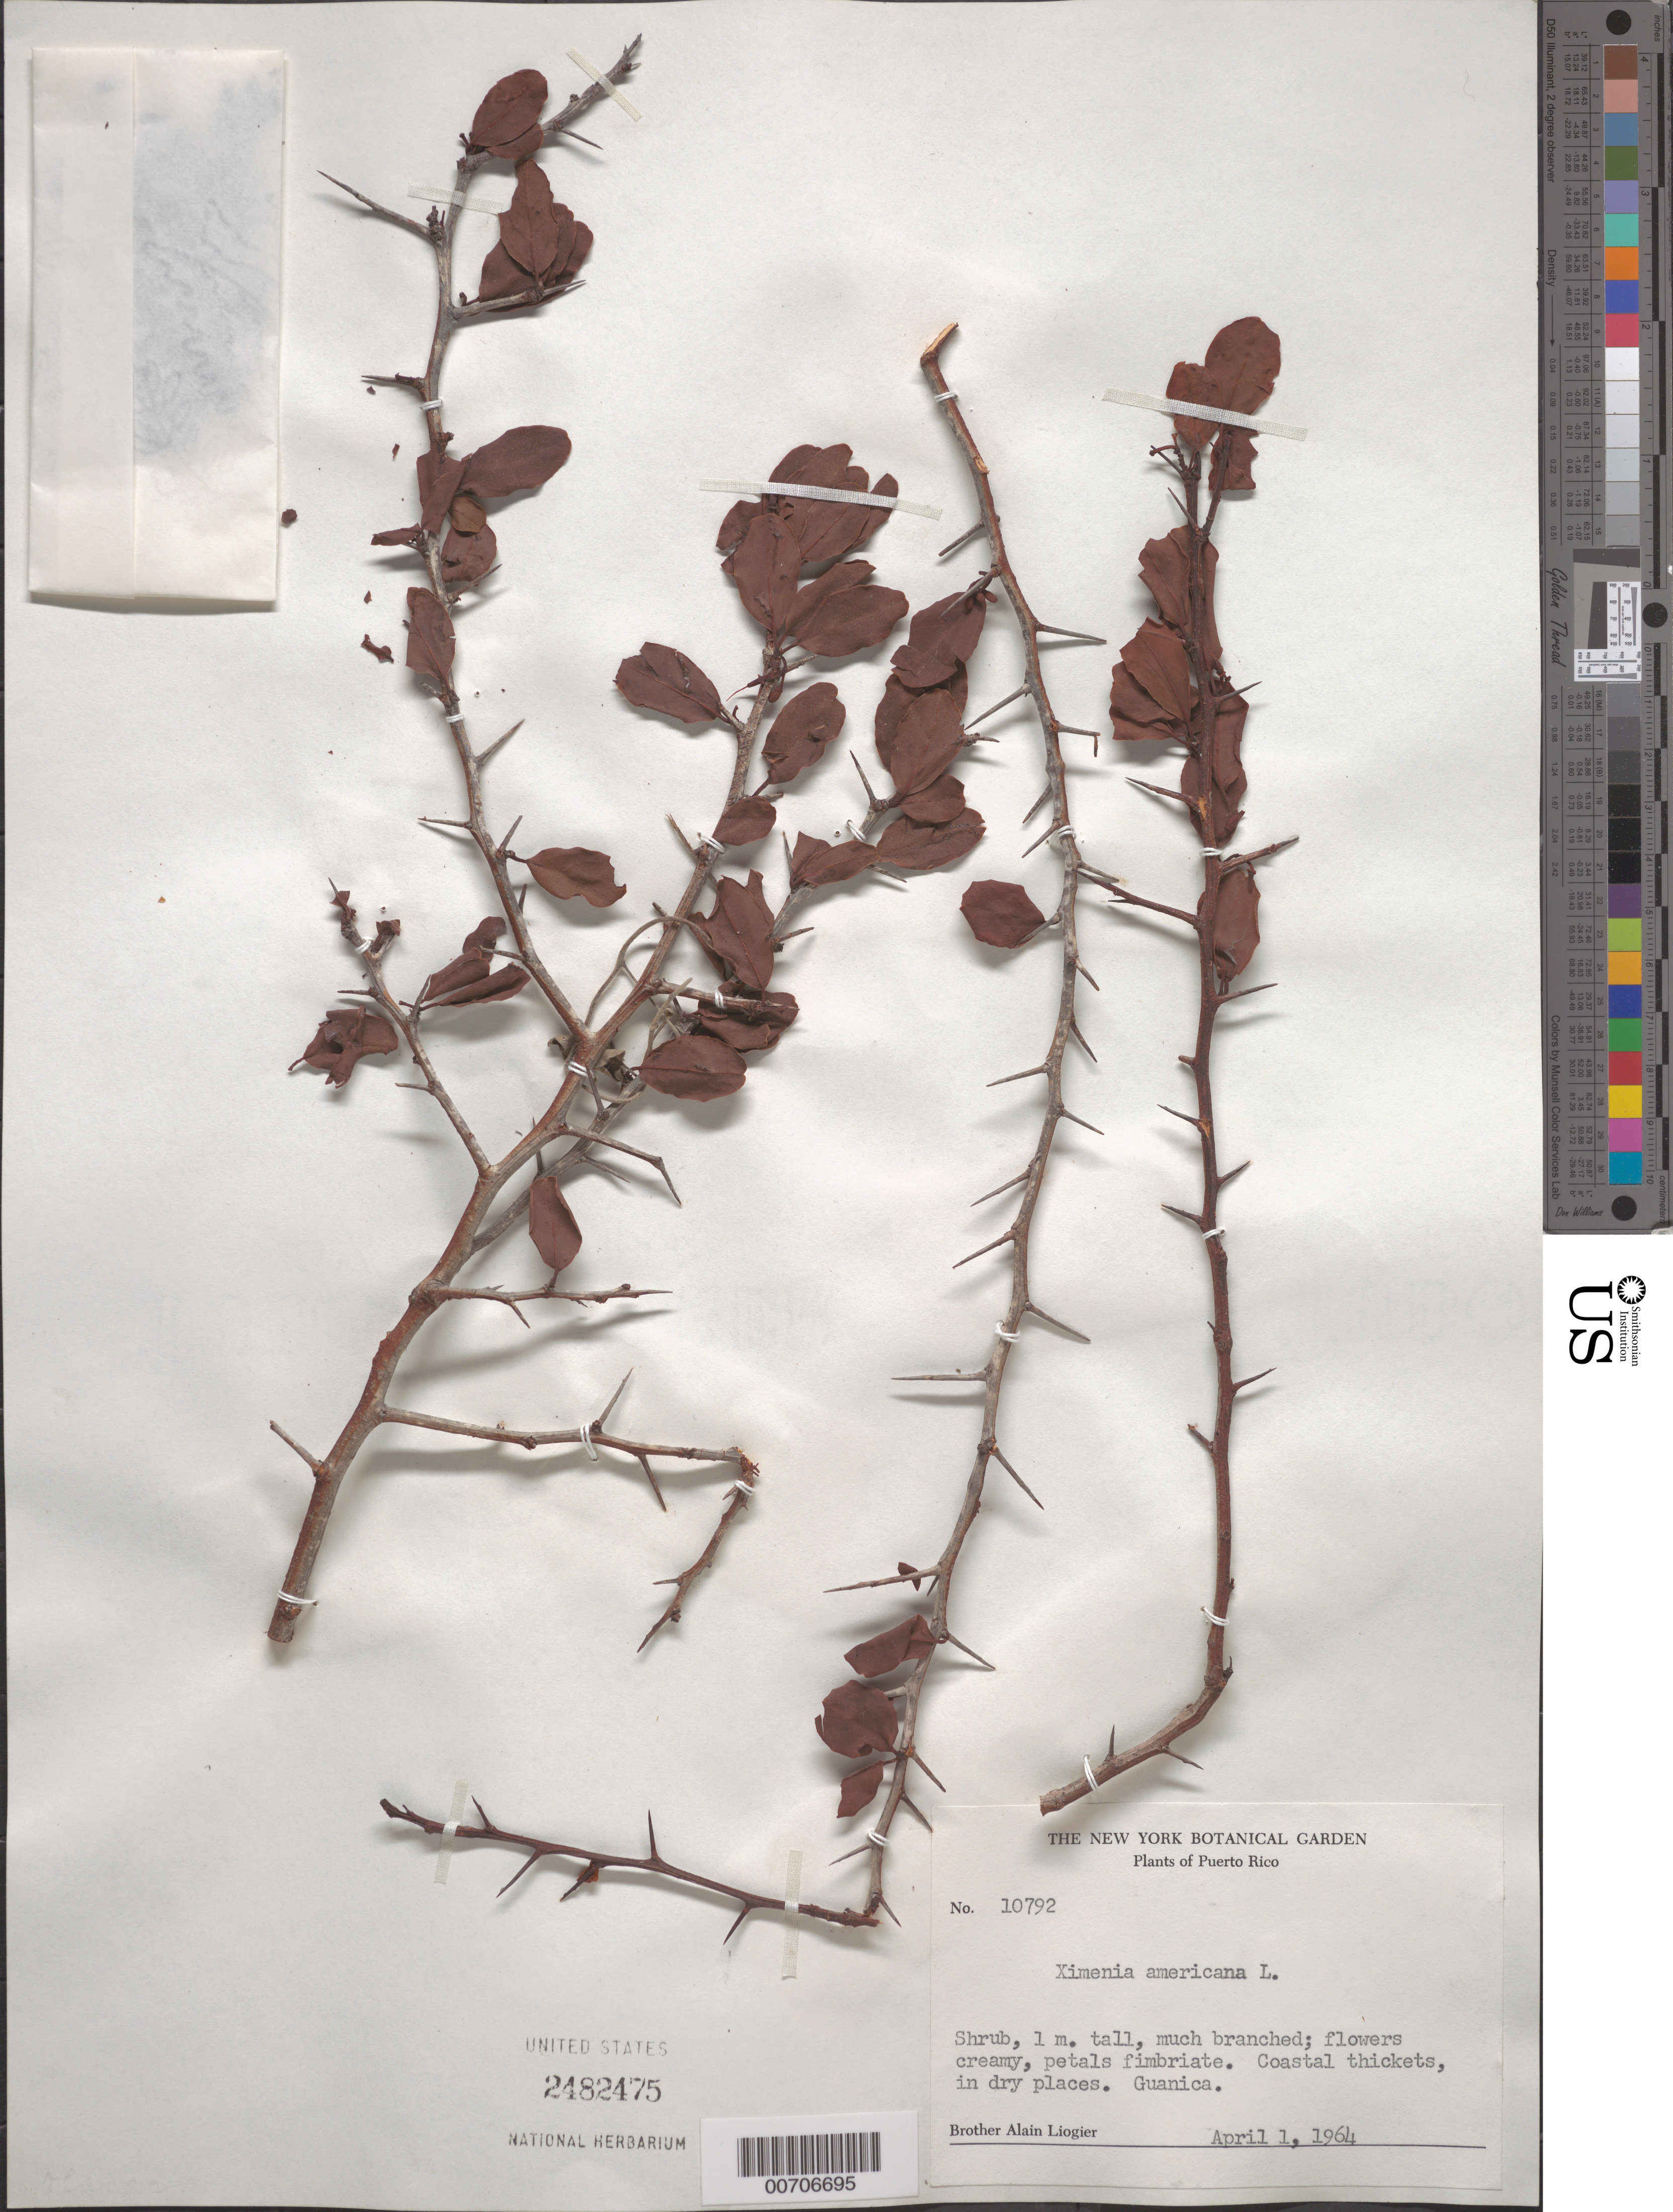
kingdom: Plantae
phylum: Tracheophyta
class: Magnoliopsida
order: Santalales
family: Ximeniaceae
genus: Ximenia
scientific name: Ximenia americana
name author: L.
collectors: A. H. Liogier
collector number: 10792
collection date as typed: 01 Apr 1964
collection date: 1964-04-01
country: Puerto Rico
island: Greater Antilles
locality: Guanica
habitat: Coastal thickets, in dry places.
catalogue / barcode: US 2482475